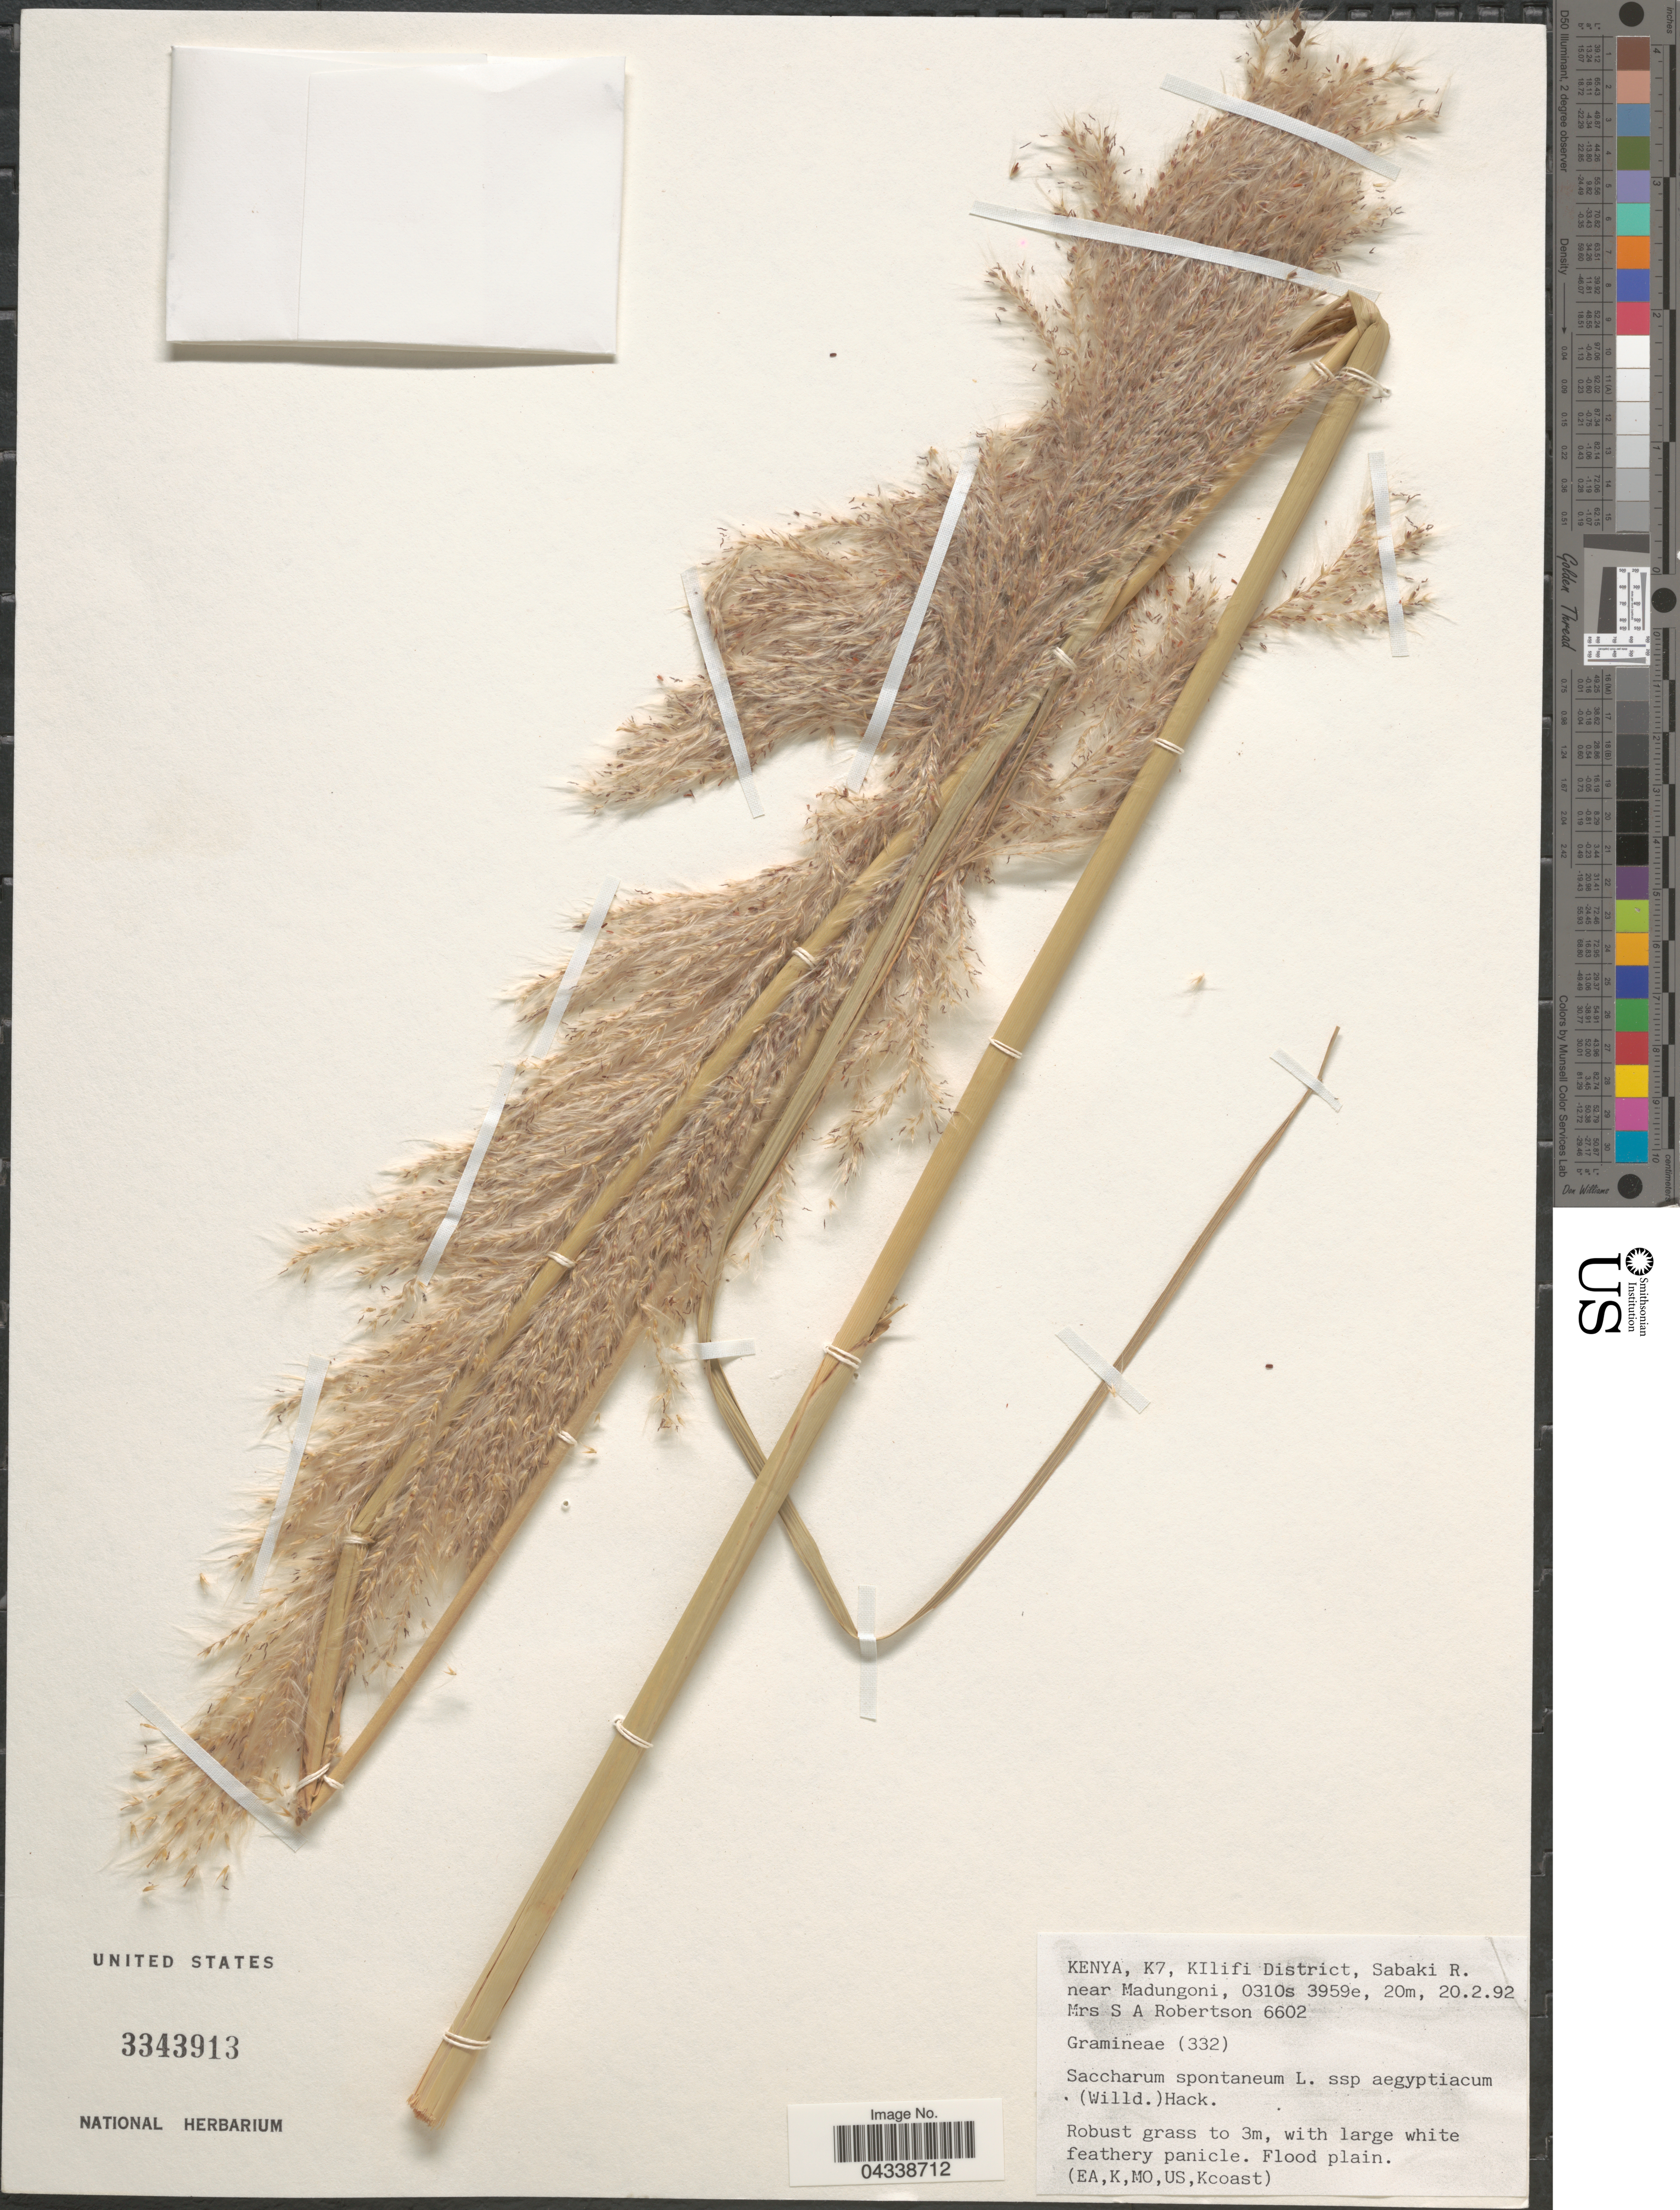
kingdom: Plantae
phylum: Tracheophyta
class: Liliopsida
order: Poales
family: Poaceae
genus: Saccharum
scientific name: Saccharum spontaneum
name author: L.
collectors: S. Robertson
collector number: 6602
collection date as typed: Transcribed d/m/y: 20/2/92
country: Kenya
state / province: Kilifi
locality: K7, Kilifi District, Sabaki R. near Madungoni.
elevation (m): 20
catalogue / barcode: US 3343913